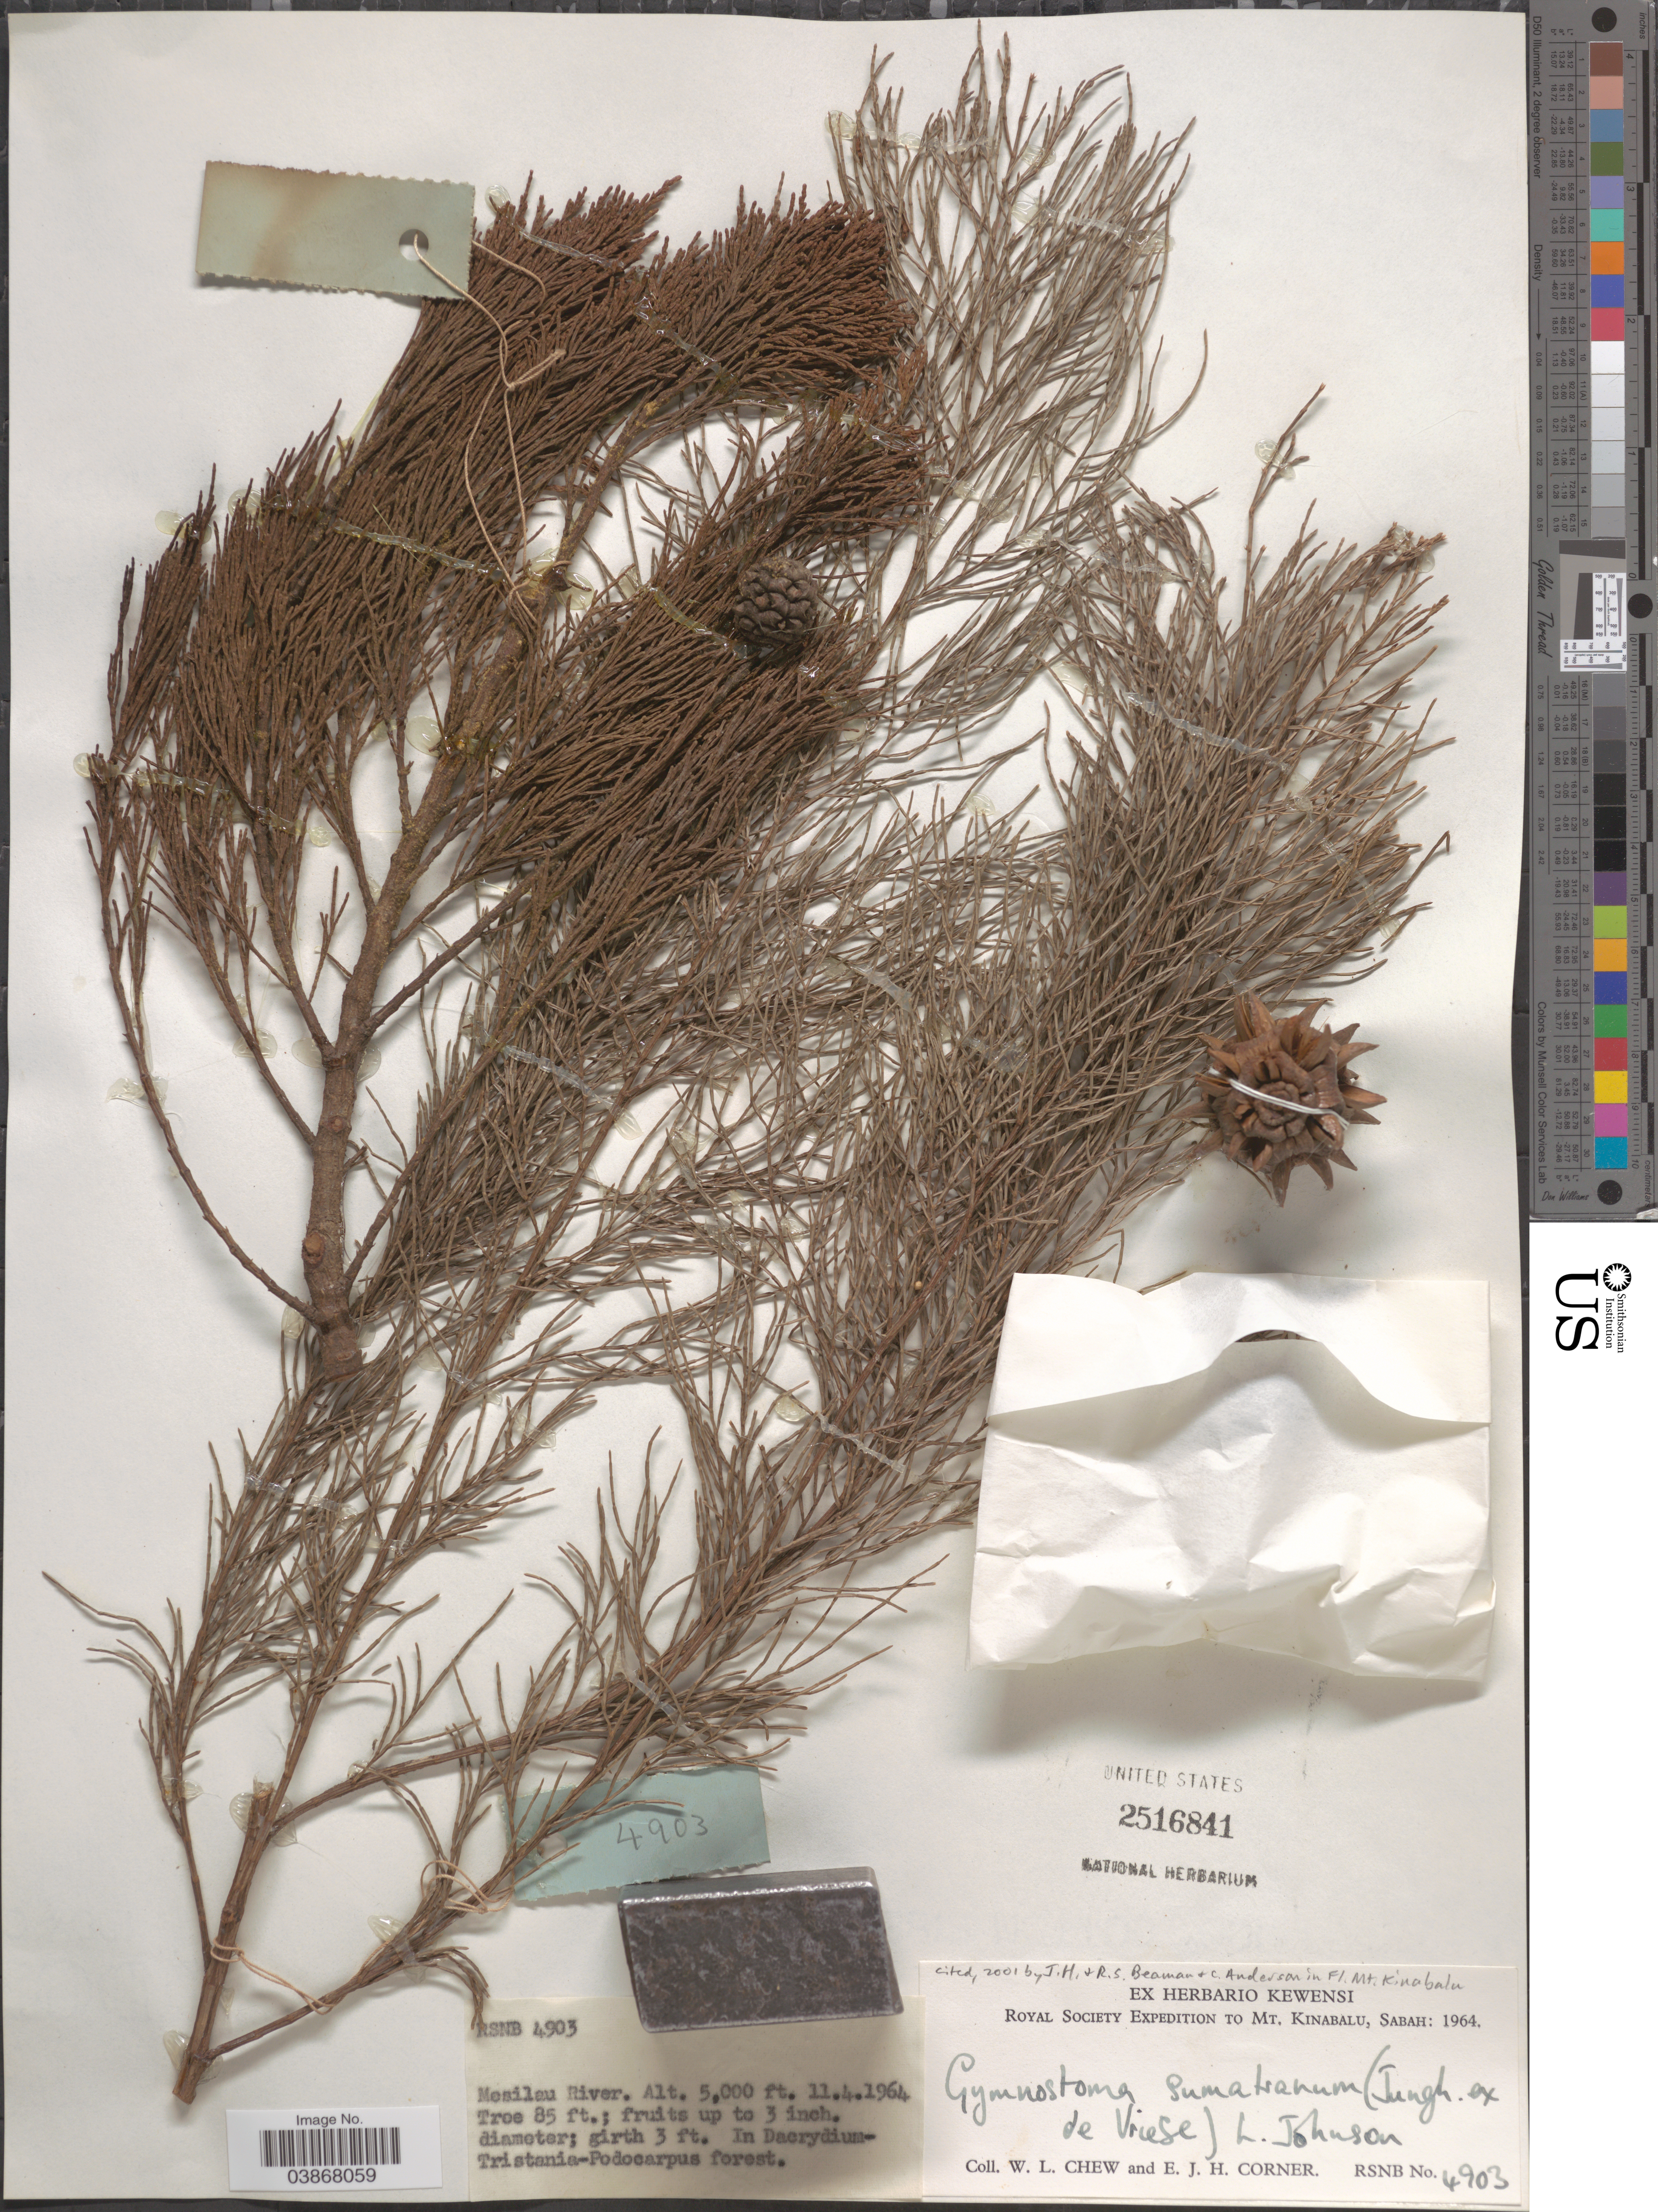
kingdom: Plantae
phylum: Tracheophyta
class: Magnoliopsida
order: Fagales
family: Casuarinaceae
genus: Gymnostoma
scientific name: Gymnostoma sumatranum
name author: (Jungh. ex de Vriese) L.A.S. Johnson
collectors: W. Chew & E. Corner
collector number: RSNB 4903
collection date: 1964-04-11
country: Malaysia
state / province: Sabah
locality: Mt. Kinabalu. Mesilau River.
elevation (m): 1524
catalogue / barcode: US 2516841